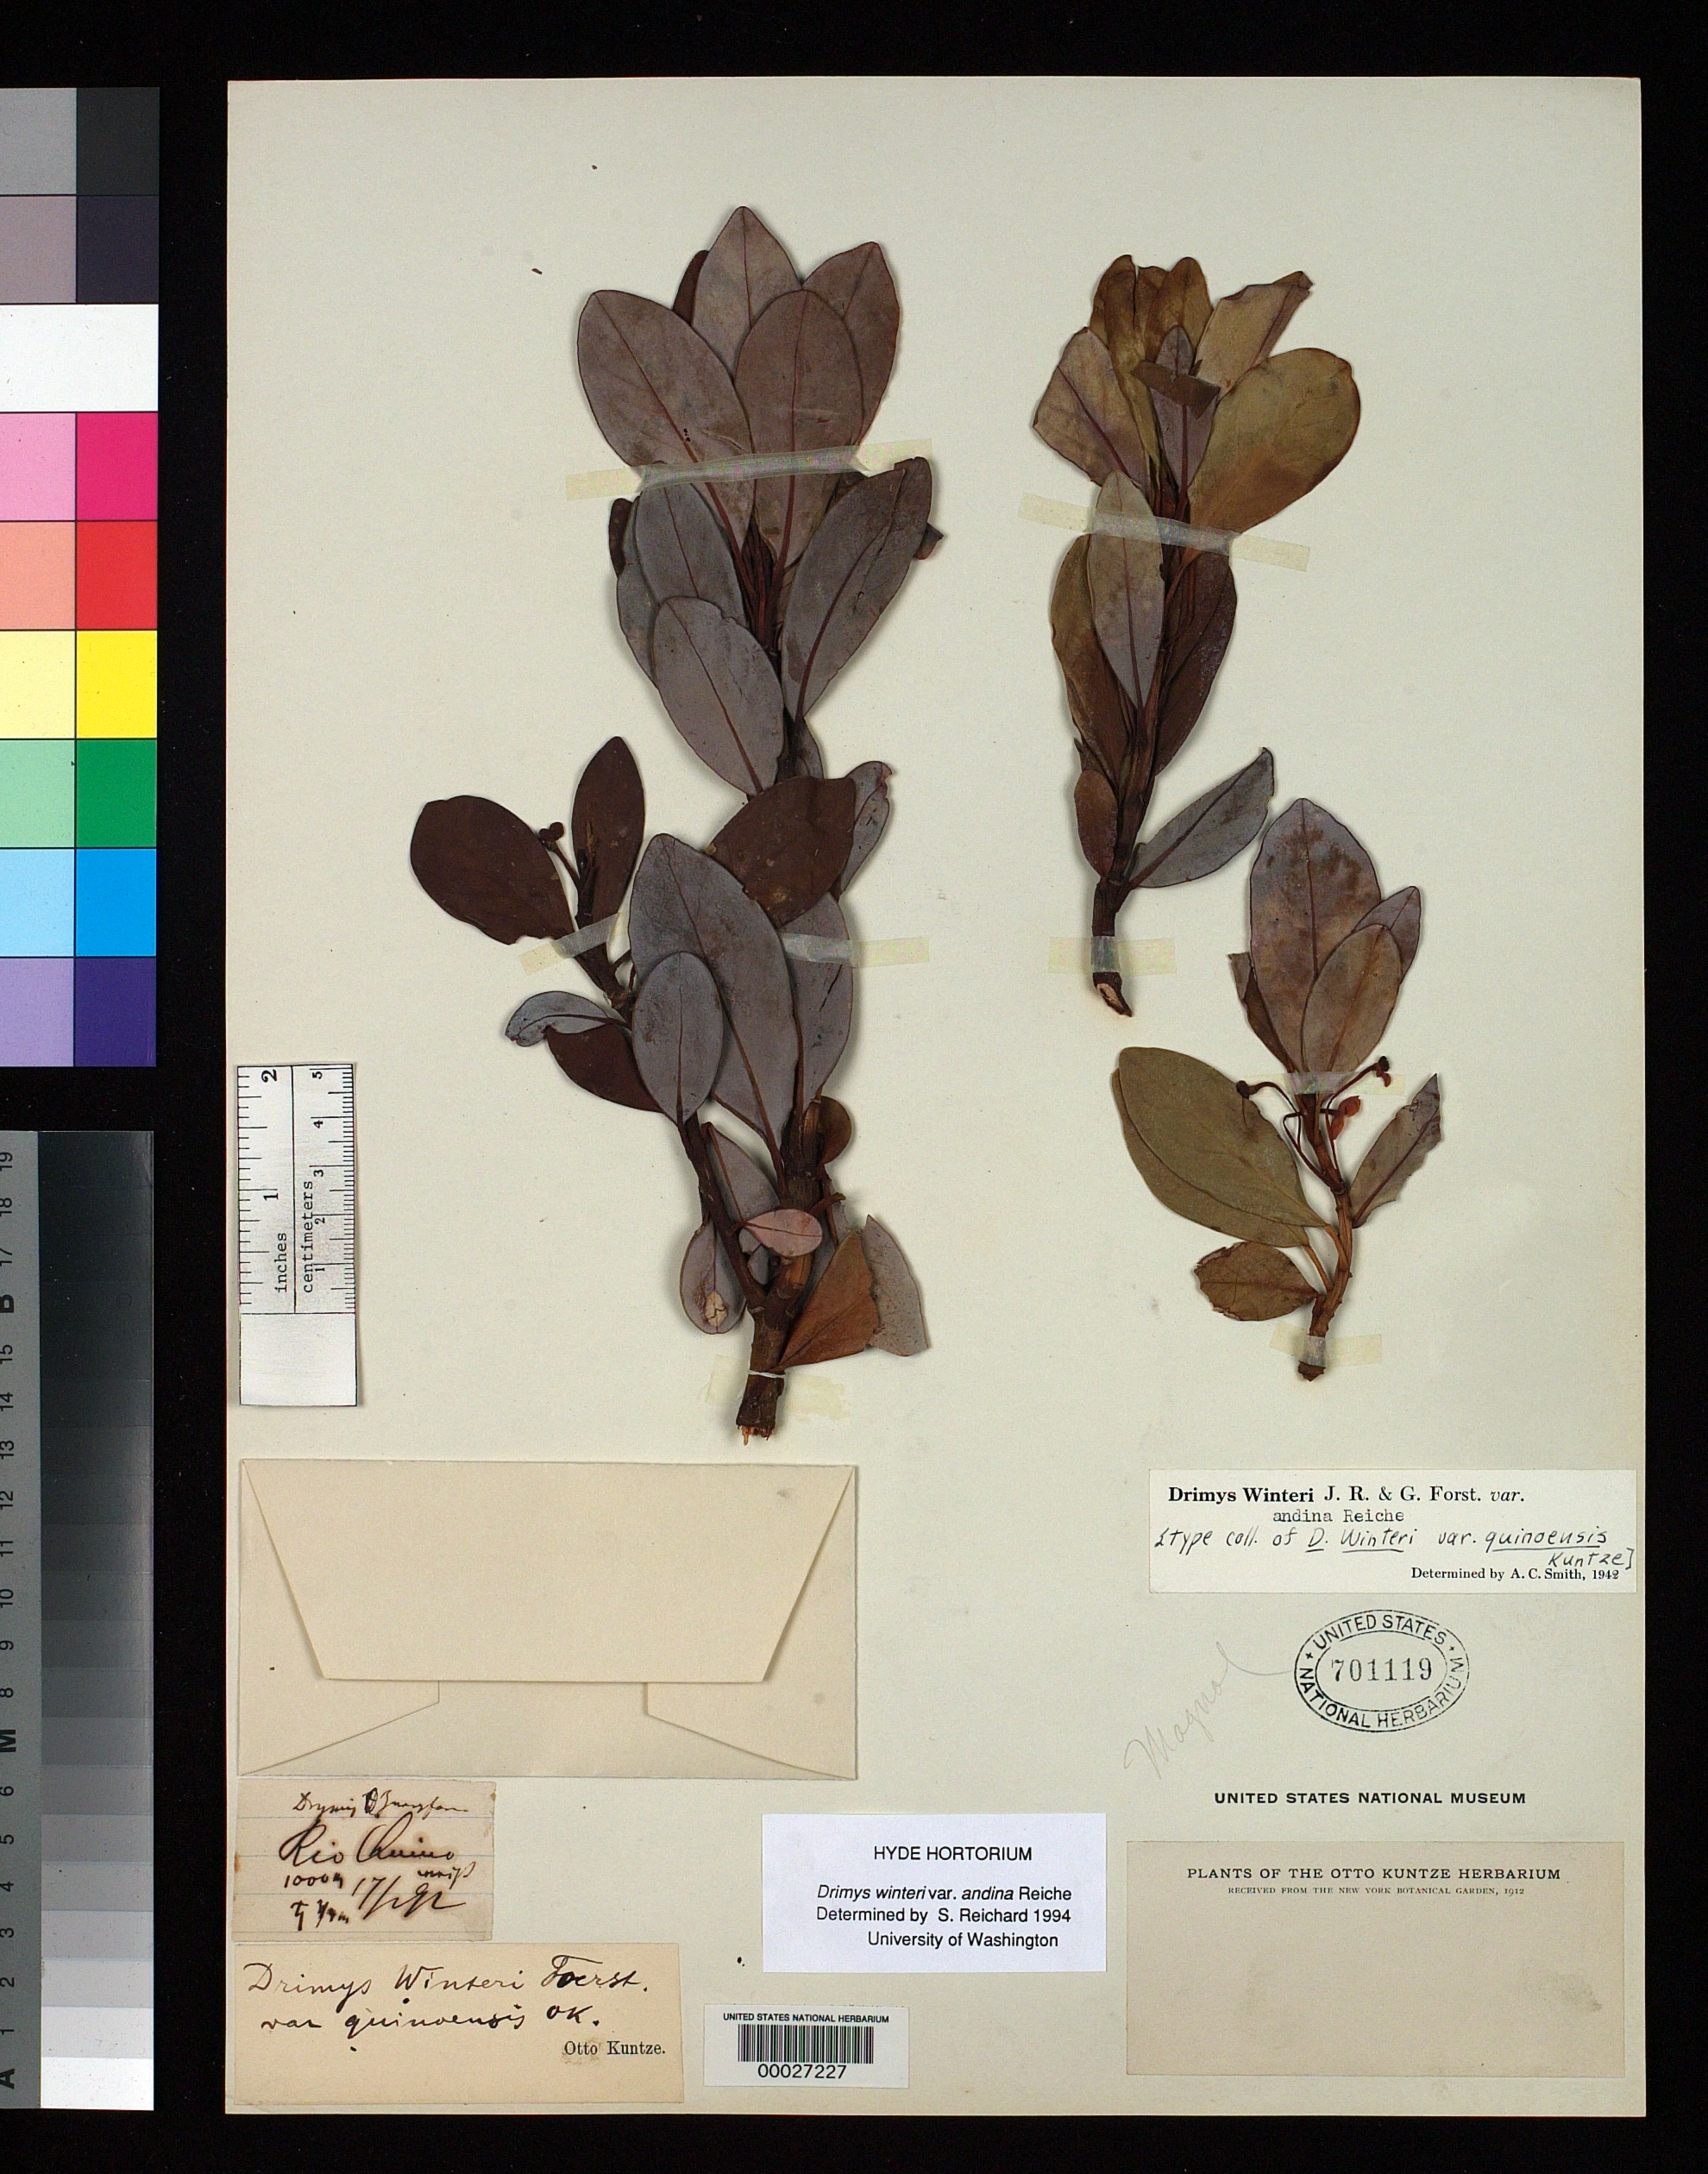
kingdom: Plantae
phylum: Tracheophyta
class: Magnoliopsida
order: Canellales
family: Winteraceae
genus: Drimys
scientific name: Drimys winteri var. quinoensis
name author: Kuntze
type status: Type Collection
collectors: C.E.O. Kuntze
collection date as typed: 17 May 1892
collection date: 1892-05-17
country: Chile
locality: Rio Quino.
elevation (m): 1000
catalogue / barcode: US 701119